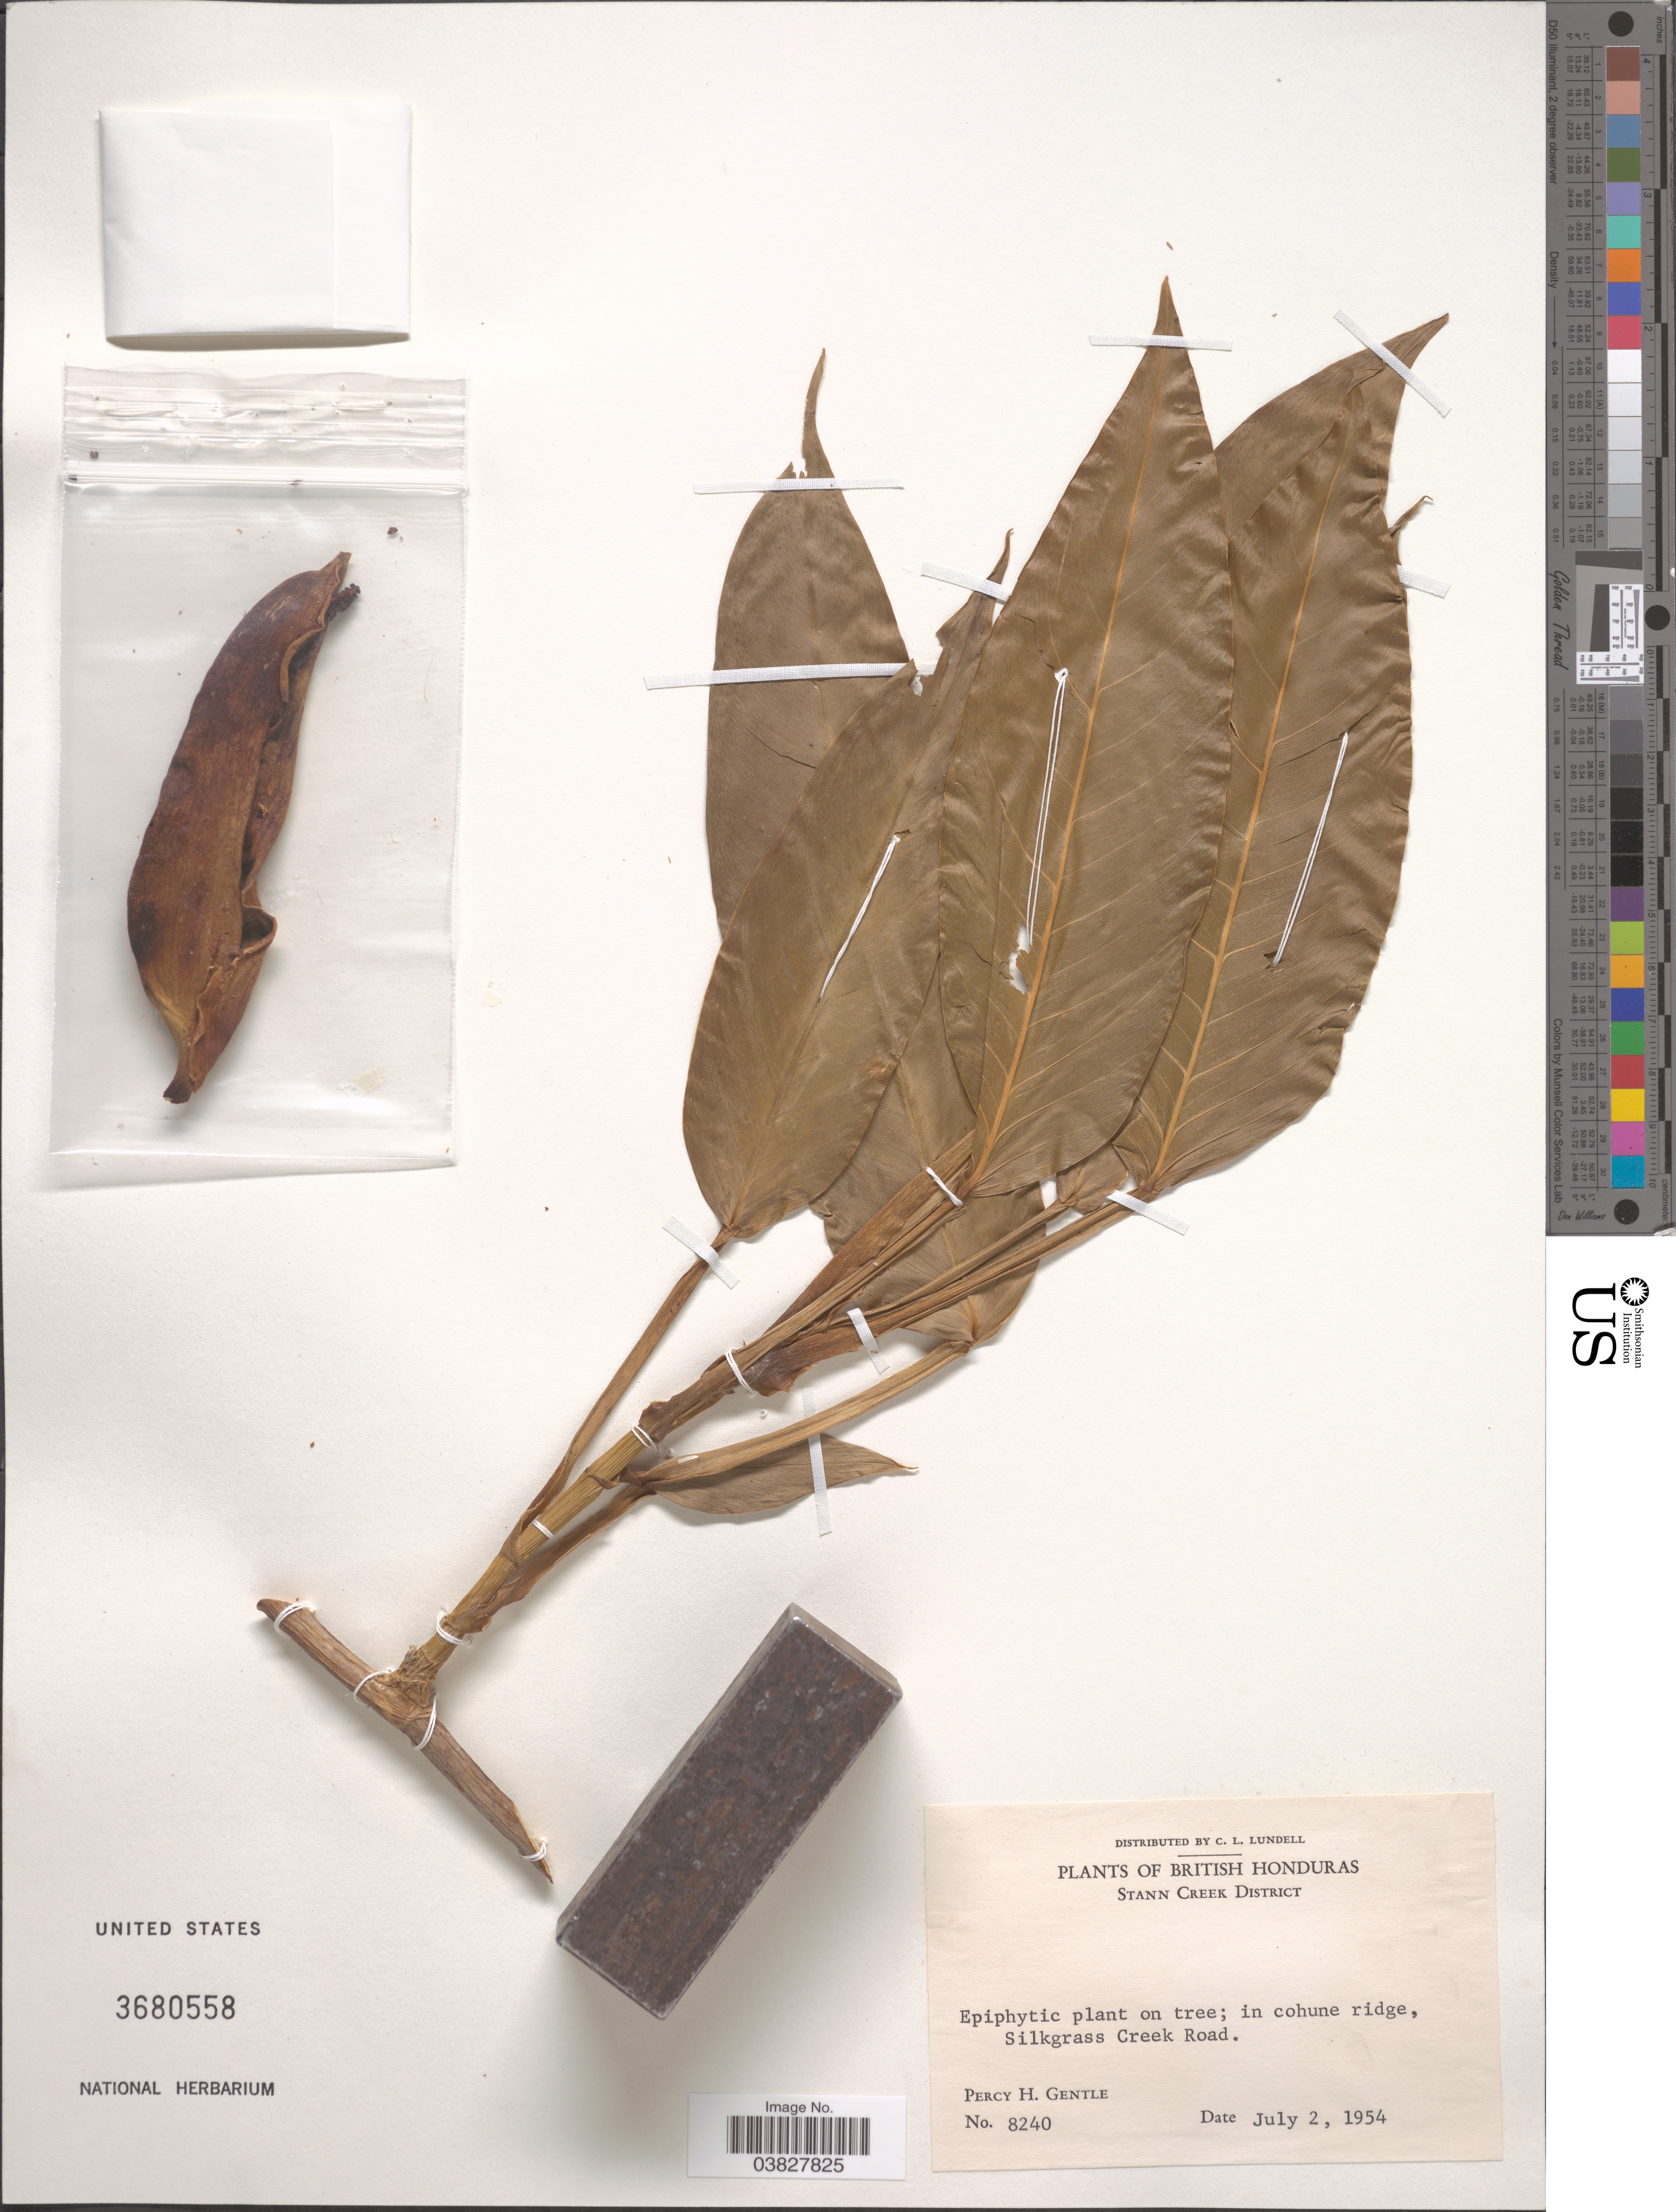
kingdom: Plantae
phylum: Tracheophyta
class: Liliopsida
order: Alismatales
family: Araceae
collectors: P. H. Gentle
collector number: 8240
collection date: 1954-07-02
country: Belize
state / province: Stann Creek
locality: British Honduras. Stann Creek District. Silkgrass Creek Road.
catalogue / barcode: US 3680558